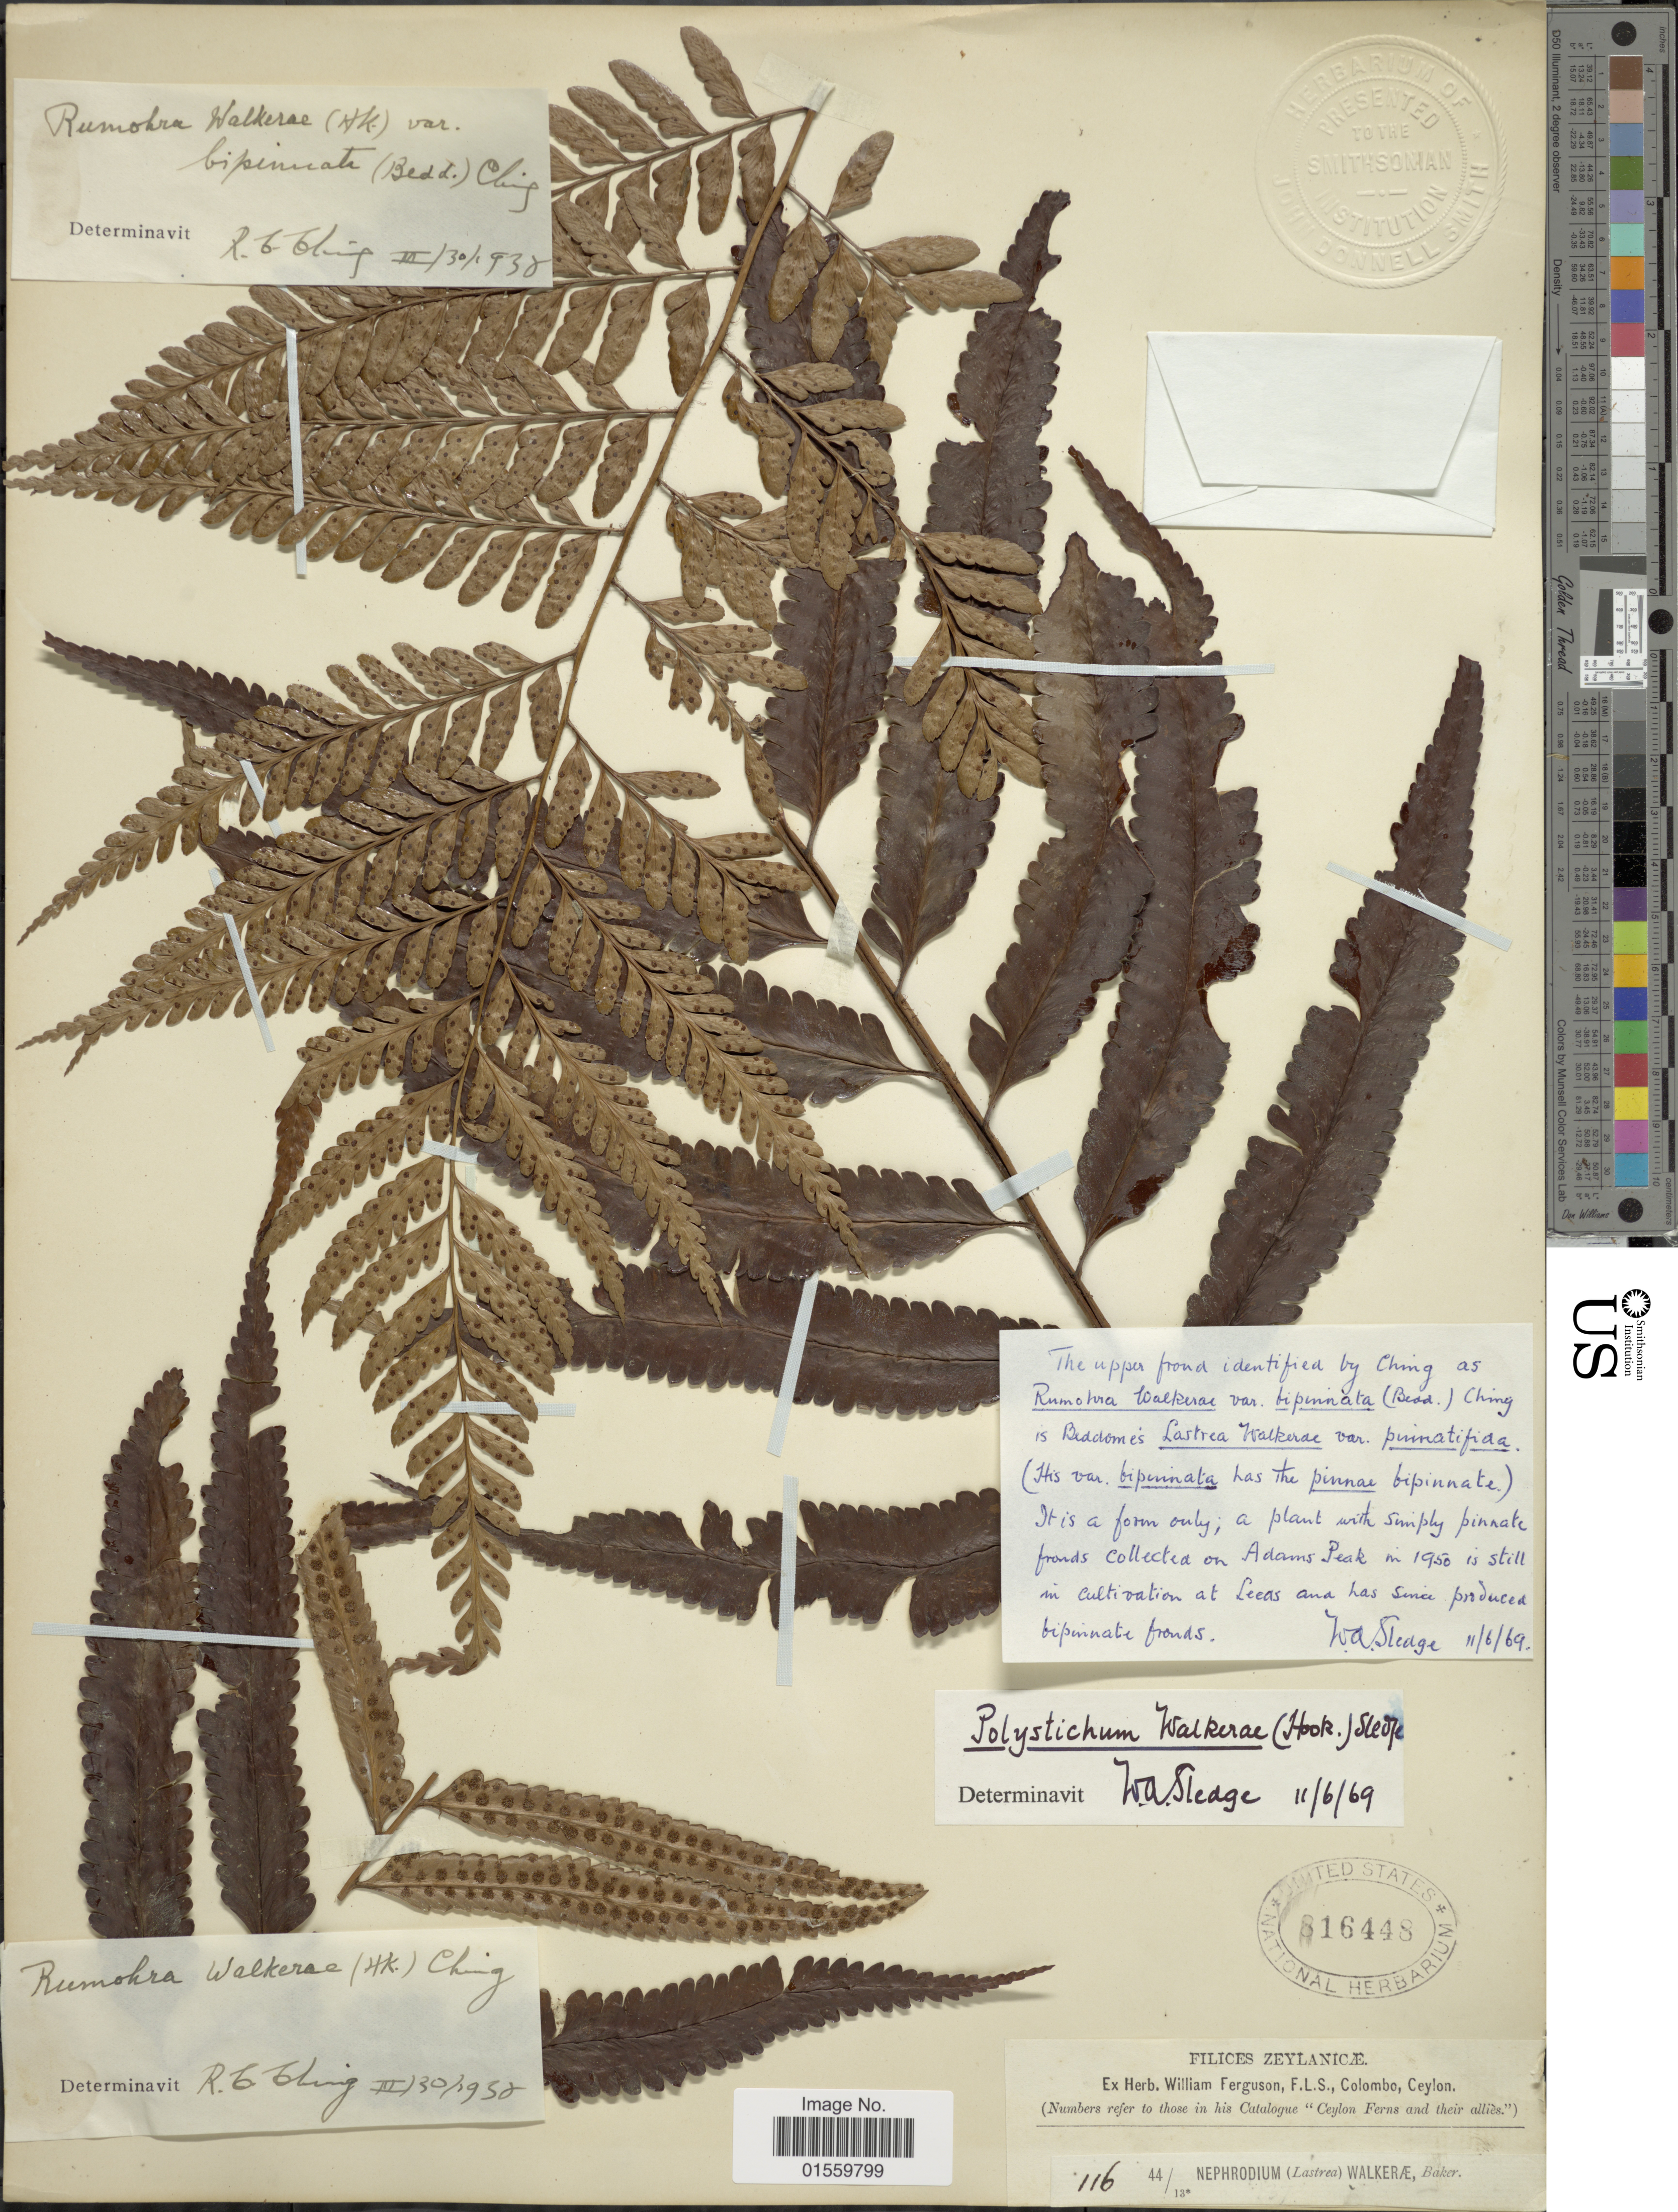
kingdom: Plantae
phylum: Tracheophyta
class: Polypodiopsida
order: Polypodiales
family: Dryopteridaceae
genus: Polystichum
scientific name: Polystichum walkerae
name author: (Hook.) Sledge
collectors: ex herb. W. Ferguson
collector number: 116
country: Sri Lanka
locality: Zeylanicae, Colombo, Ceylon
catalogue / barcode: US 816448